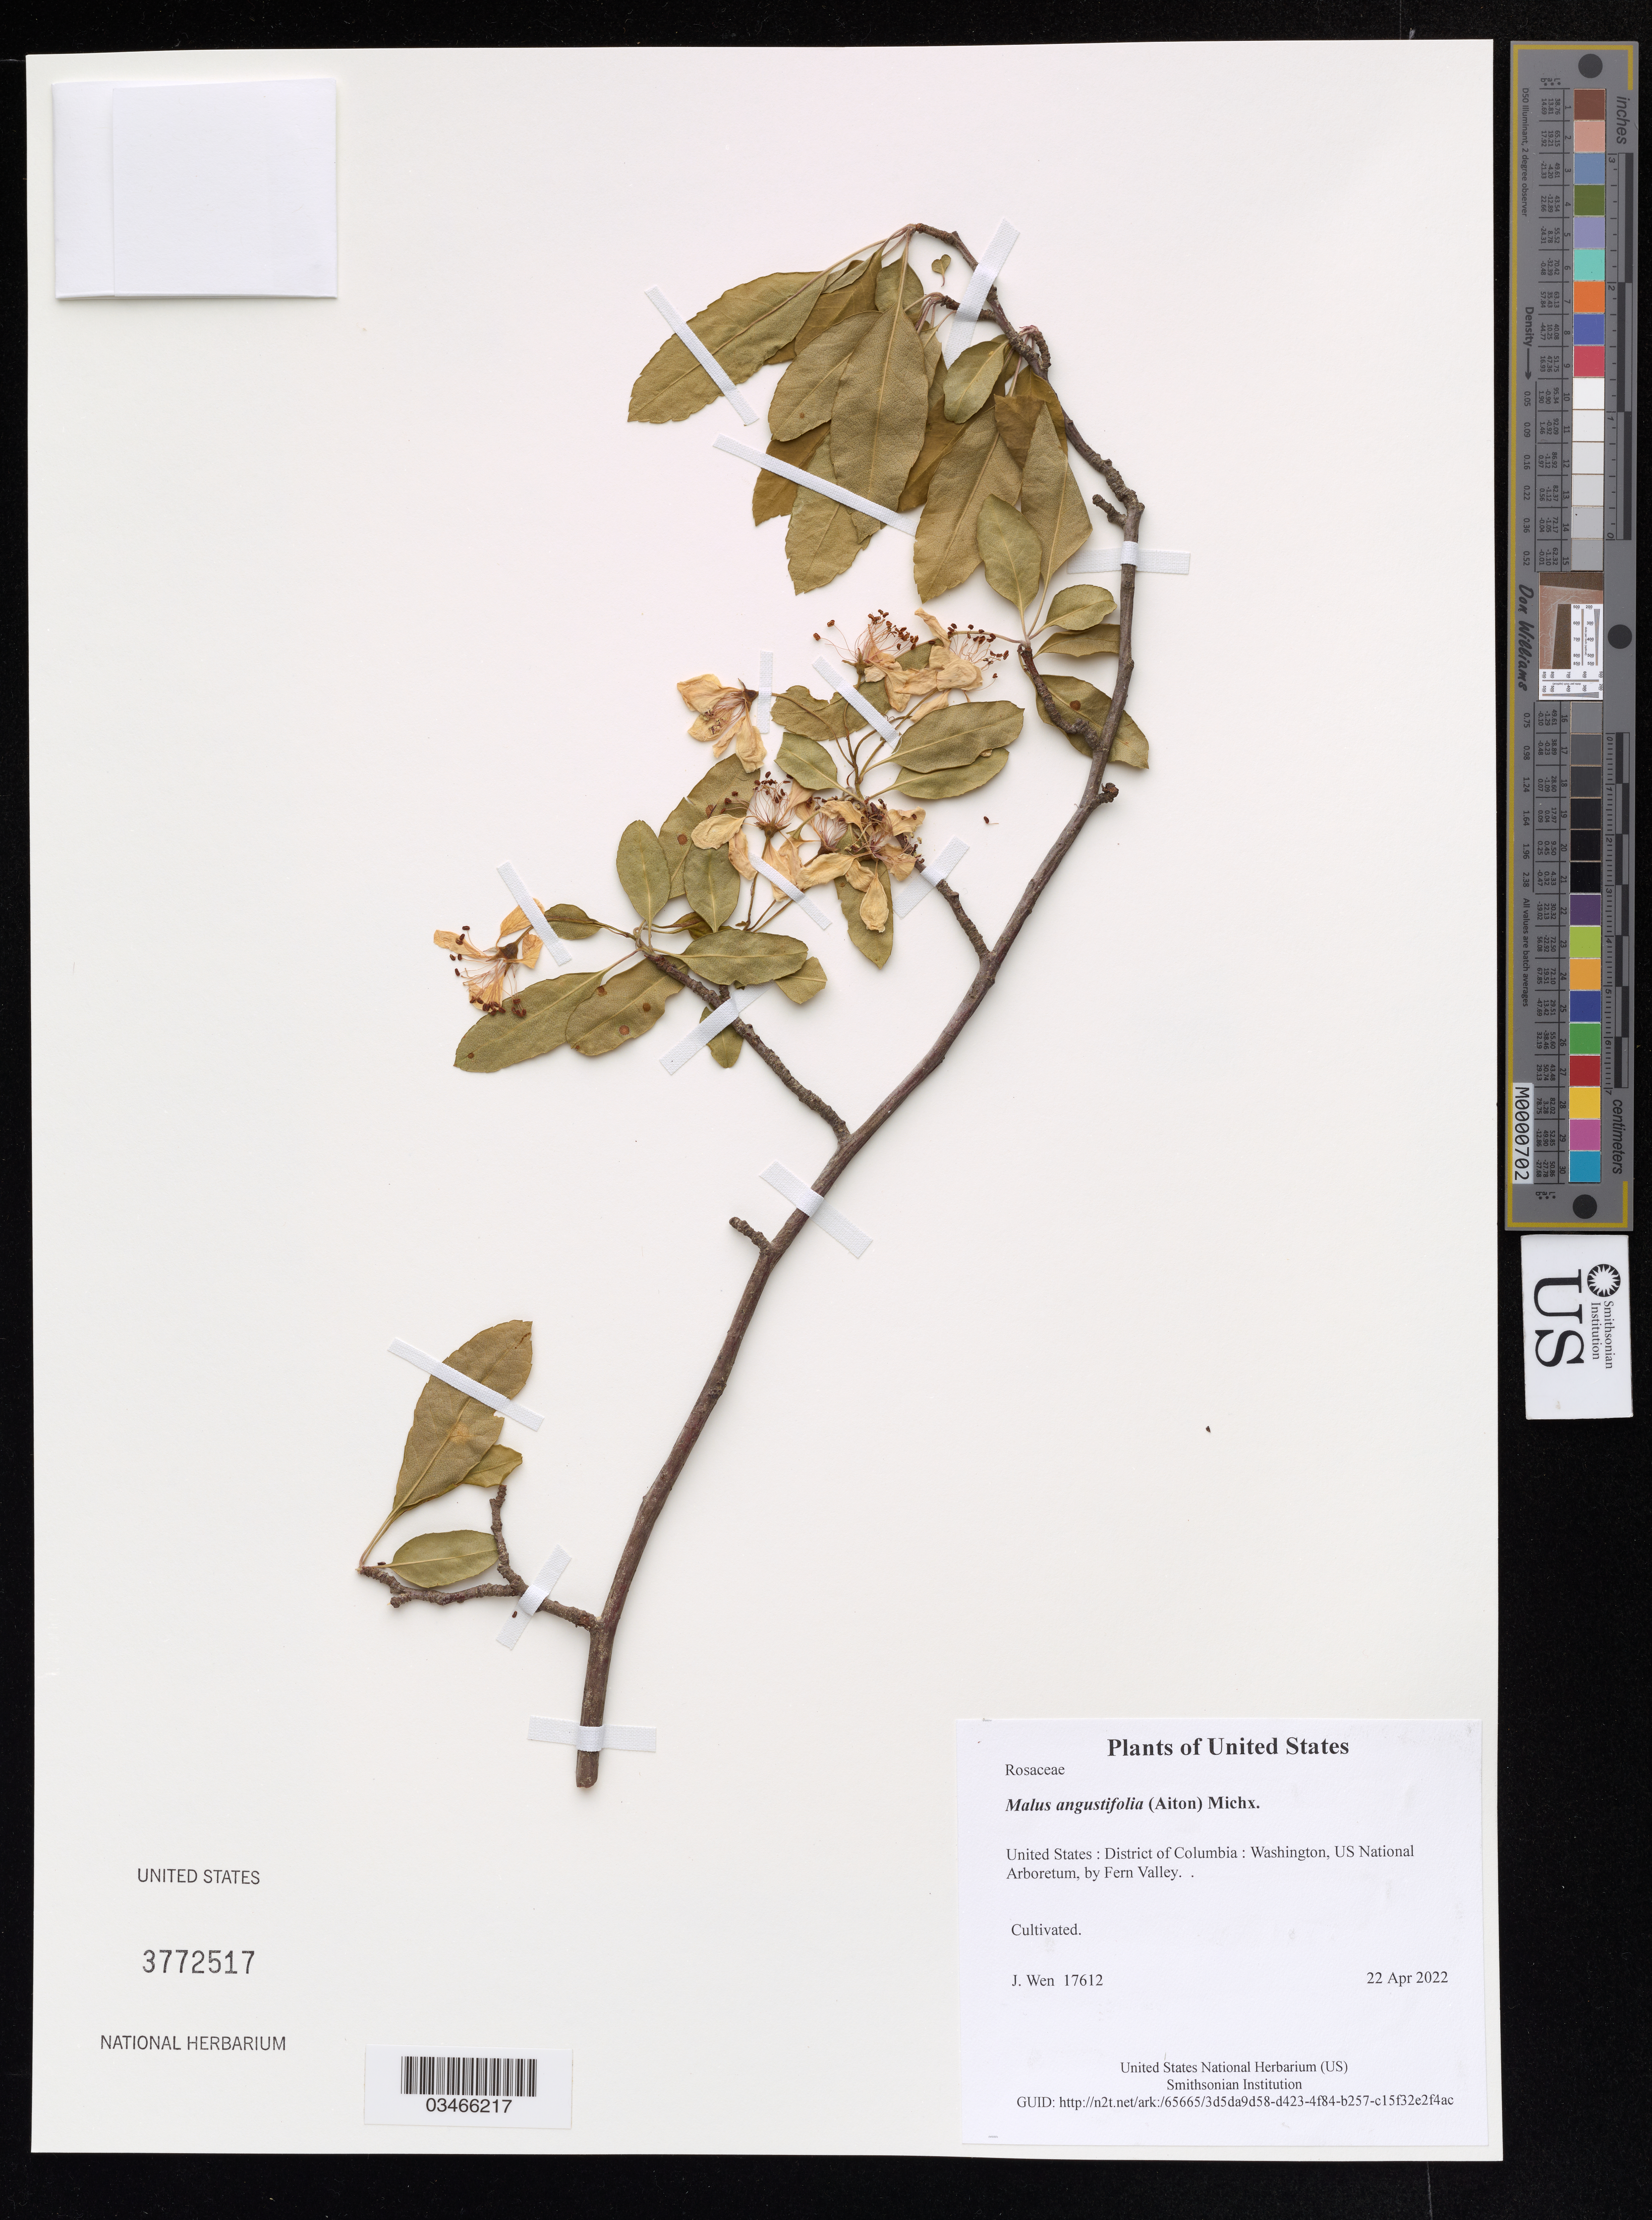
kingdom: Plantae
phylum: Tracheophyta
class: Magnoliopsida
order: Rosales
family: Rosaceae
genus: Malus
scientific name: Malus angustifolia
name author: (Aiton) Michx.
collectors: J. Wen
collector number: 17612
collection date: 2022-04-22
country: United States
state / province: District of Columbia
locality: Washington, US National Arboretum, by Fern Valley.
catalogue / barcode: US 3772517